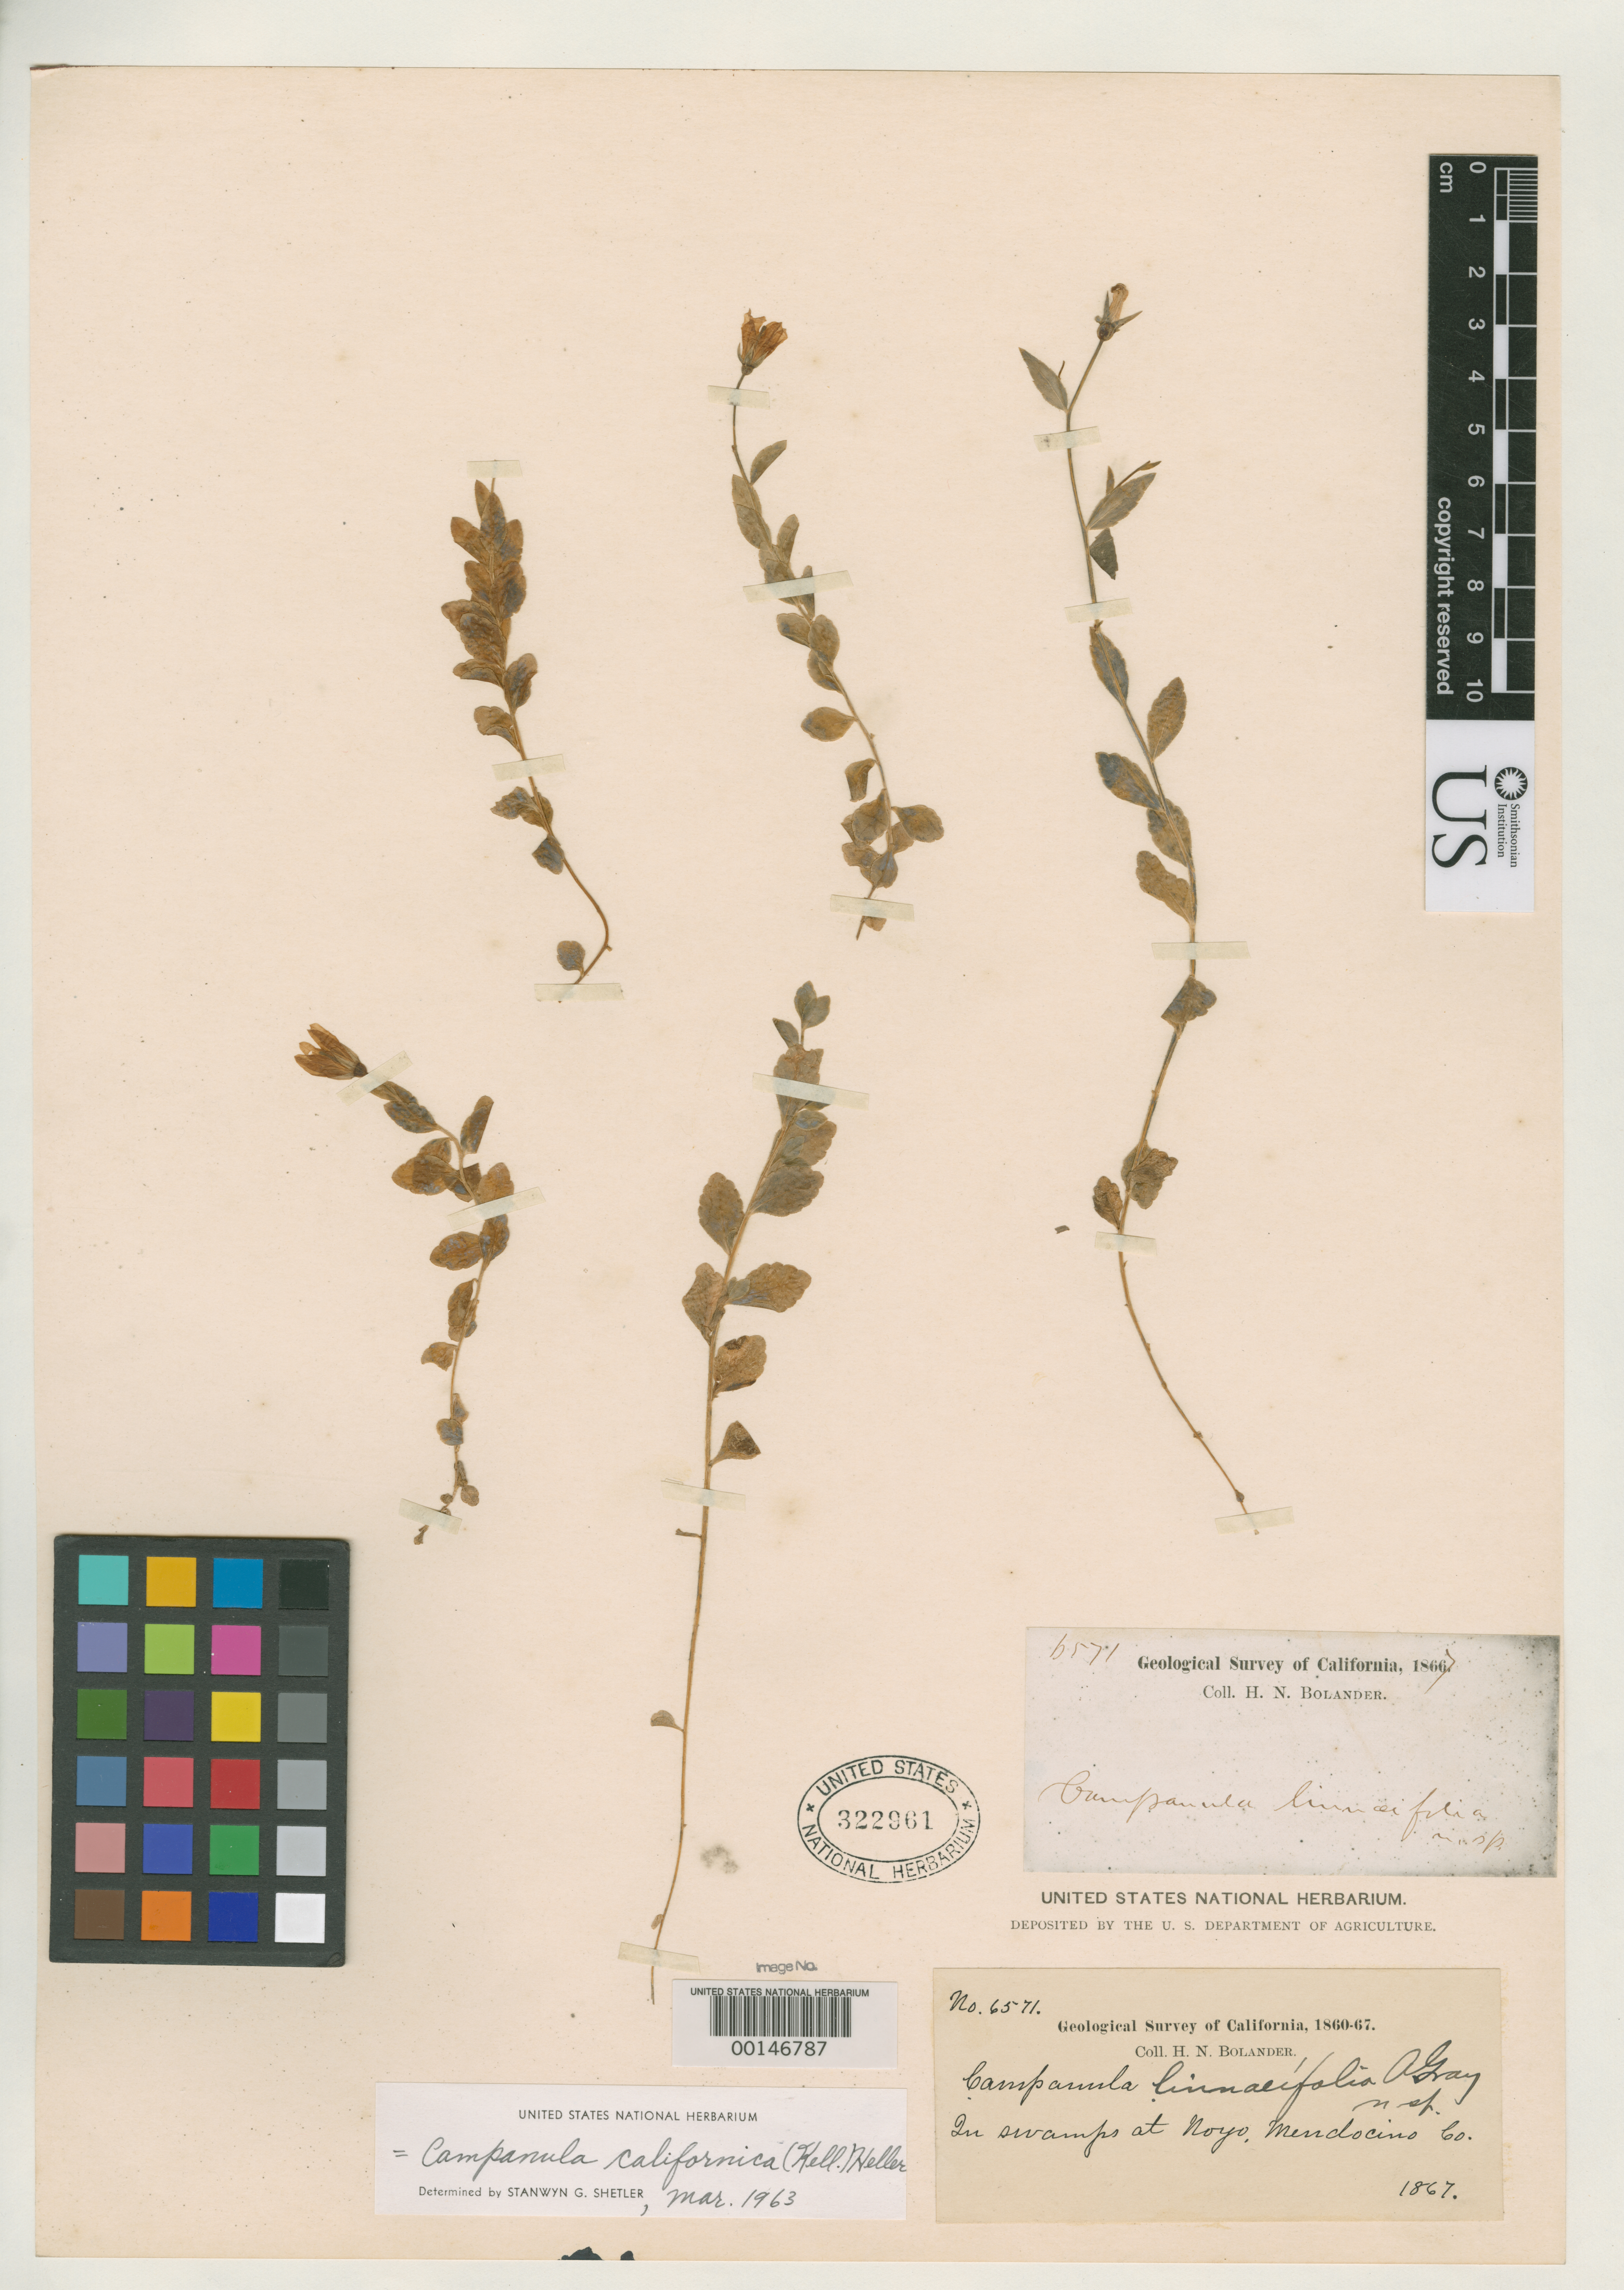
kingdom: Plantae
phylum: Tracheophyta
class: Magnoliopsida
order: Asterales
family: Campanulaceae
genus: Campanula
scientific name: Campanula linnaeifolia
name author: A. Gray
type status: Type Collection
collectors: H. Bolander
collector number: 6571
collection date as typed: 1867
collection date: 1867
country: United States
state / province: California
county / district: Mendocino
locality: Noyo.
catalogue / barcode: US 322961